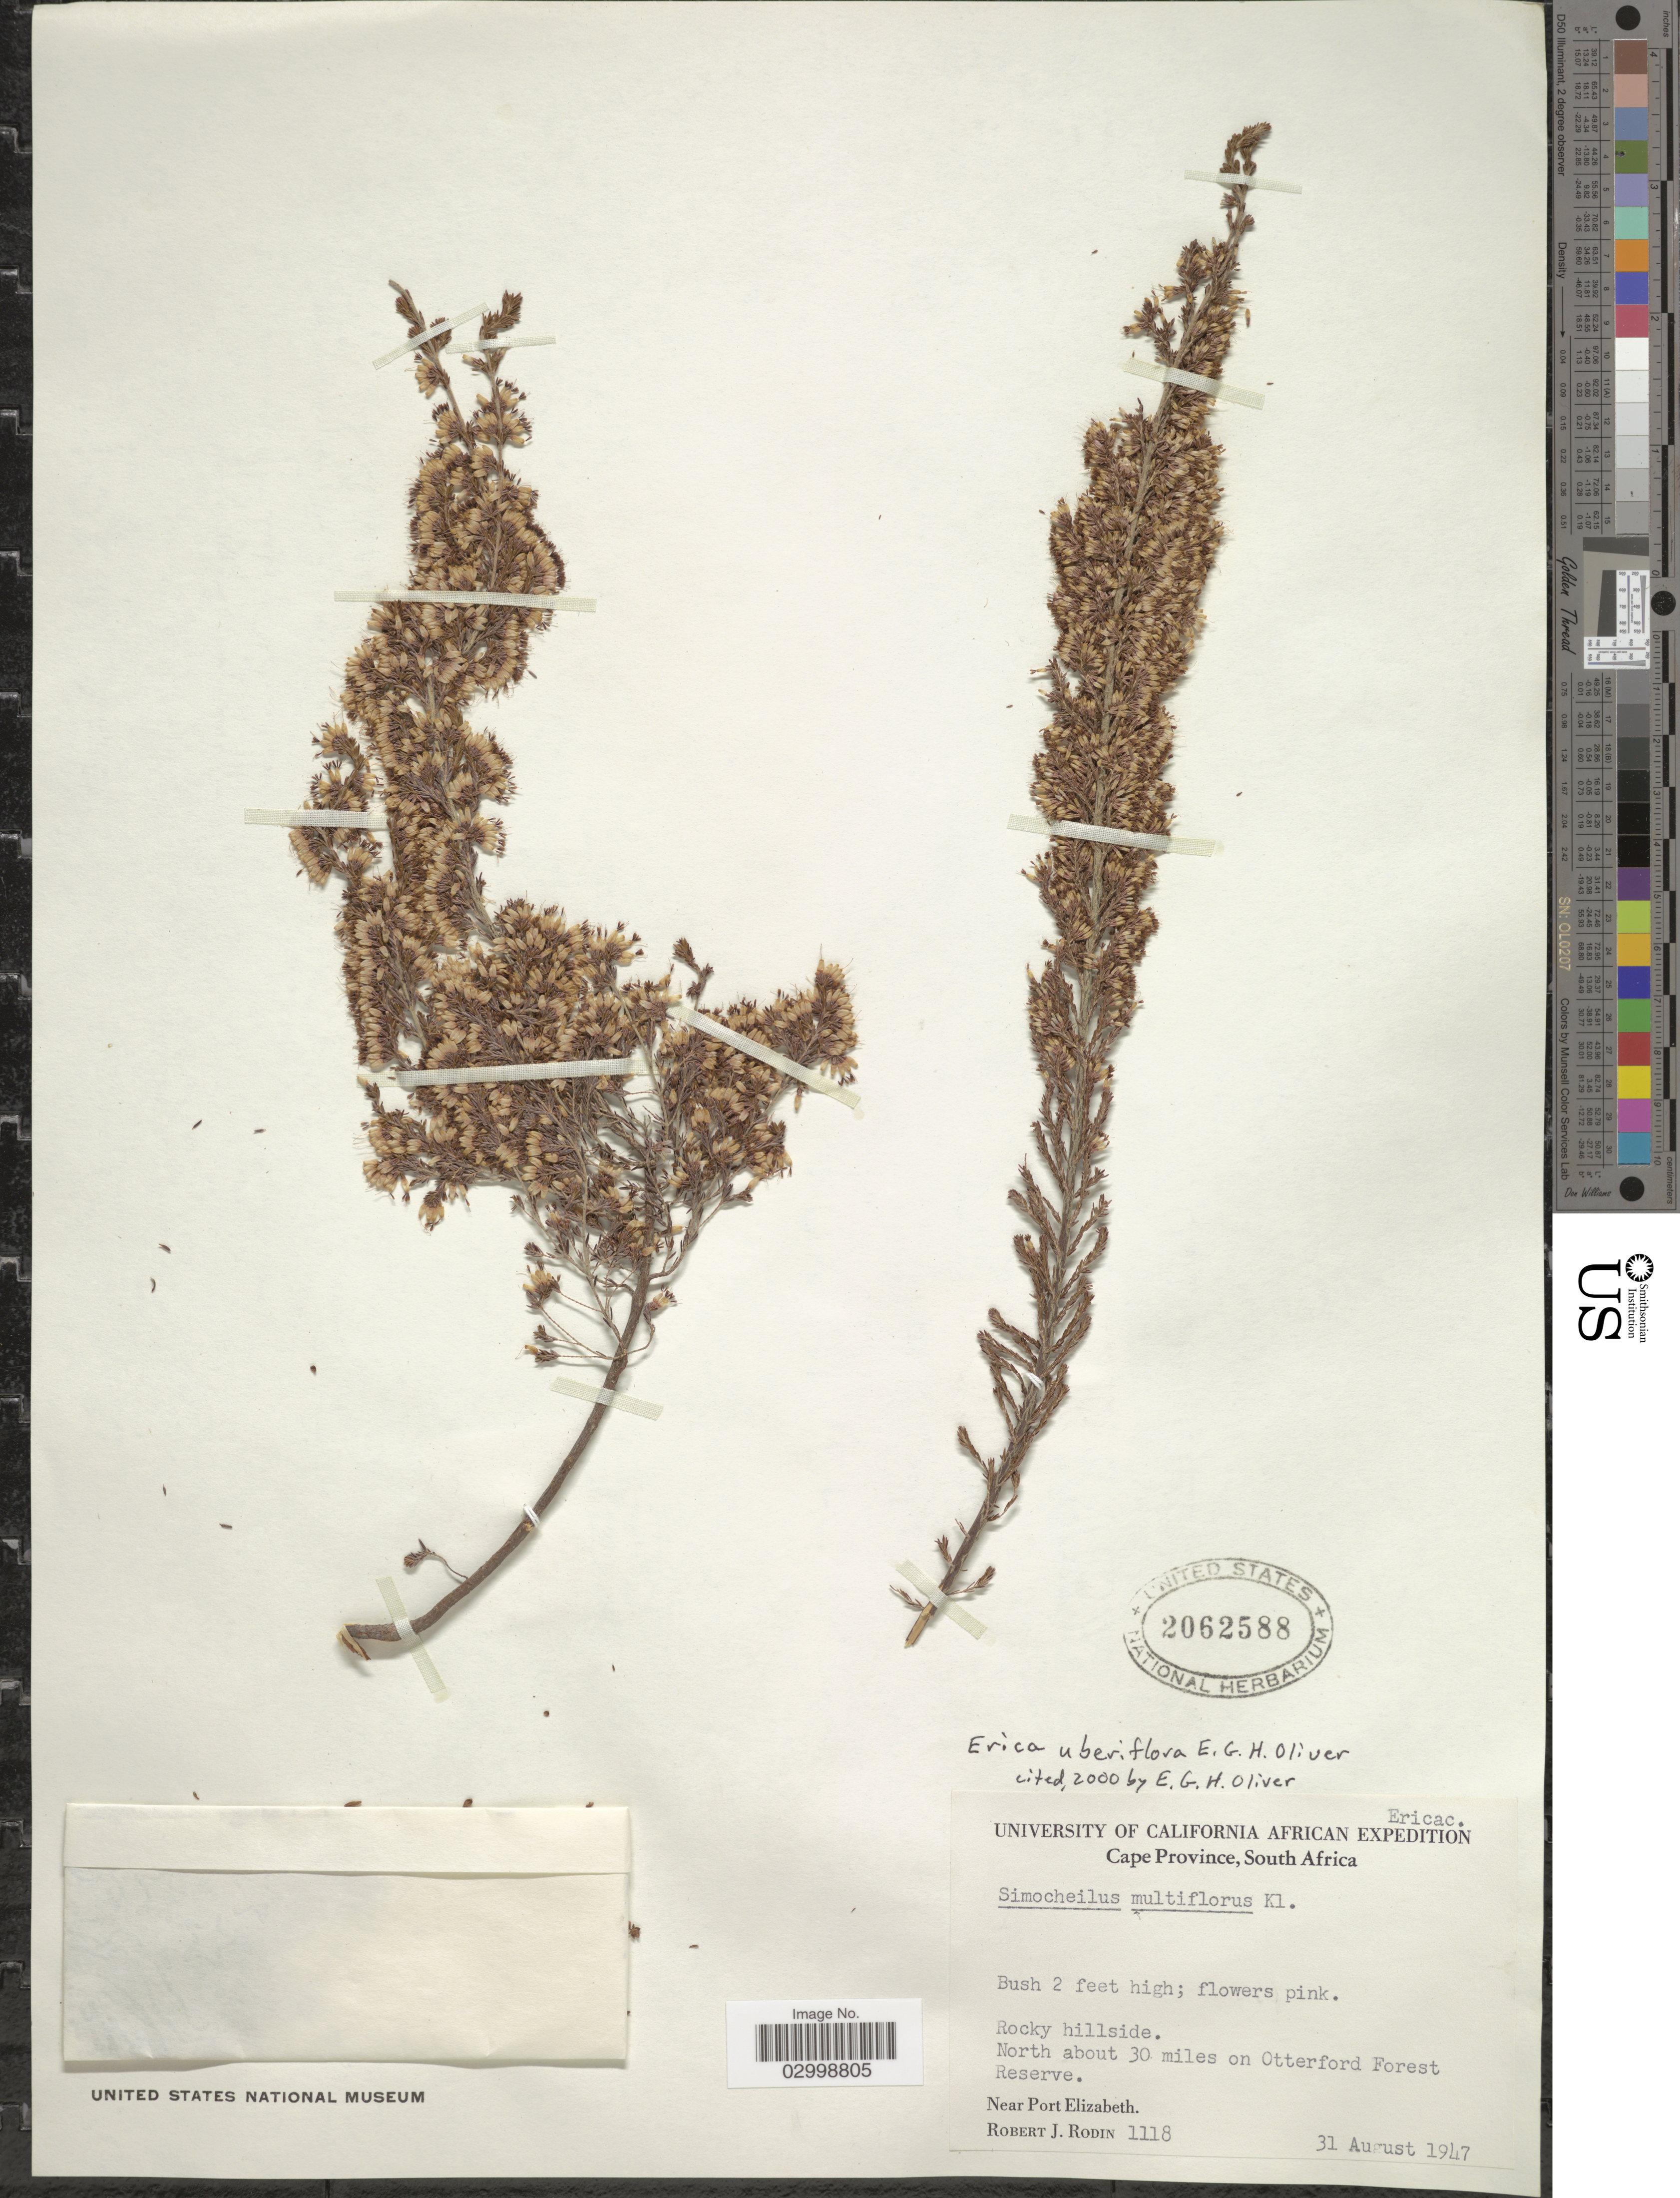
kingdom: Plantae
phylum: Tracheophyta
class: Magnoliopsida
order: Ericales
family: Ericaceae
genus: Erica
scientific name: Erica uberiflora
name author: E.G.H. Oliv.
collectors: R. J. Rodin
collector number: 1118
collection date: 1947-08-31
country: South Africa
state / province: Eastern Cape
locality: Rocky hillside. North about 30 miles on Otterford Forest Reserve. Near Port Elizabeth.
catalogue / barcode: US 2062588